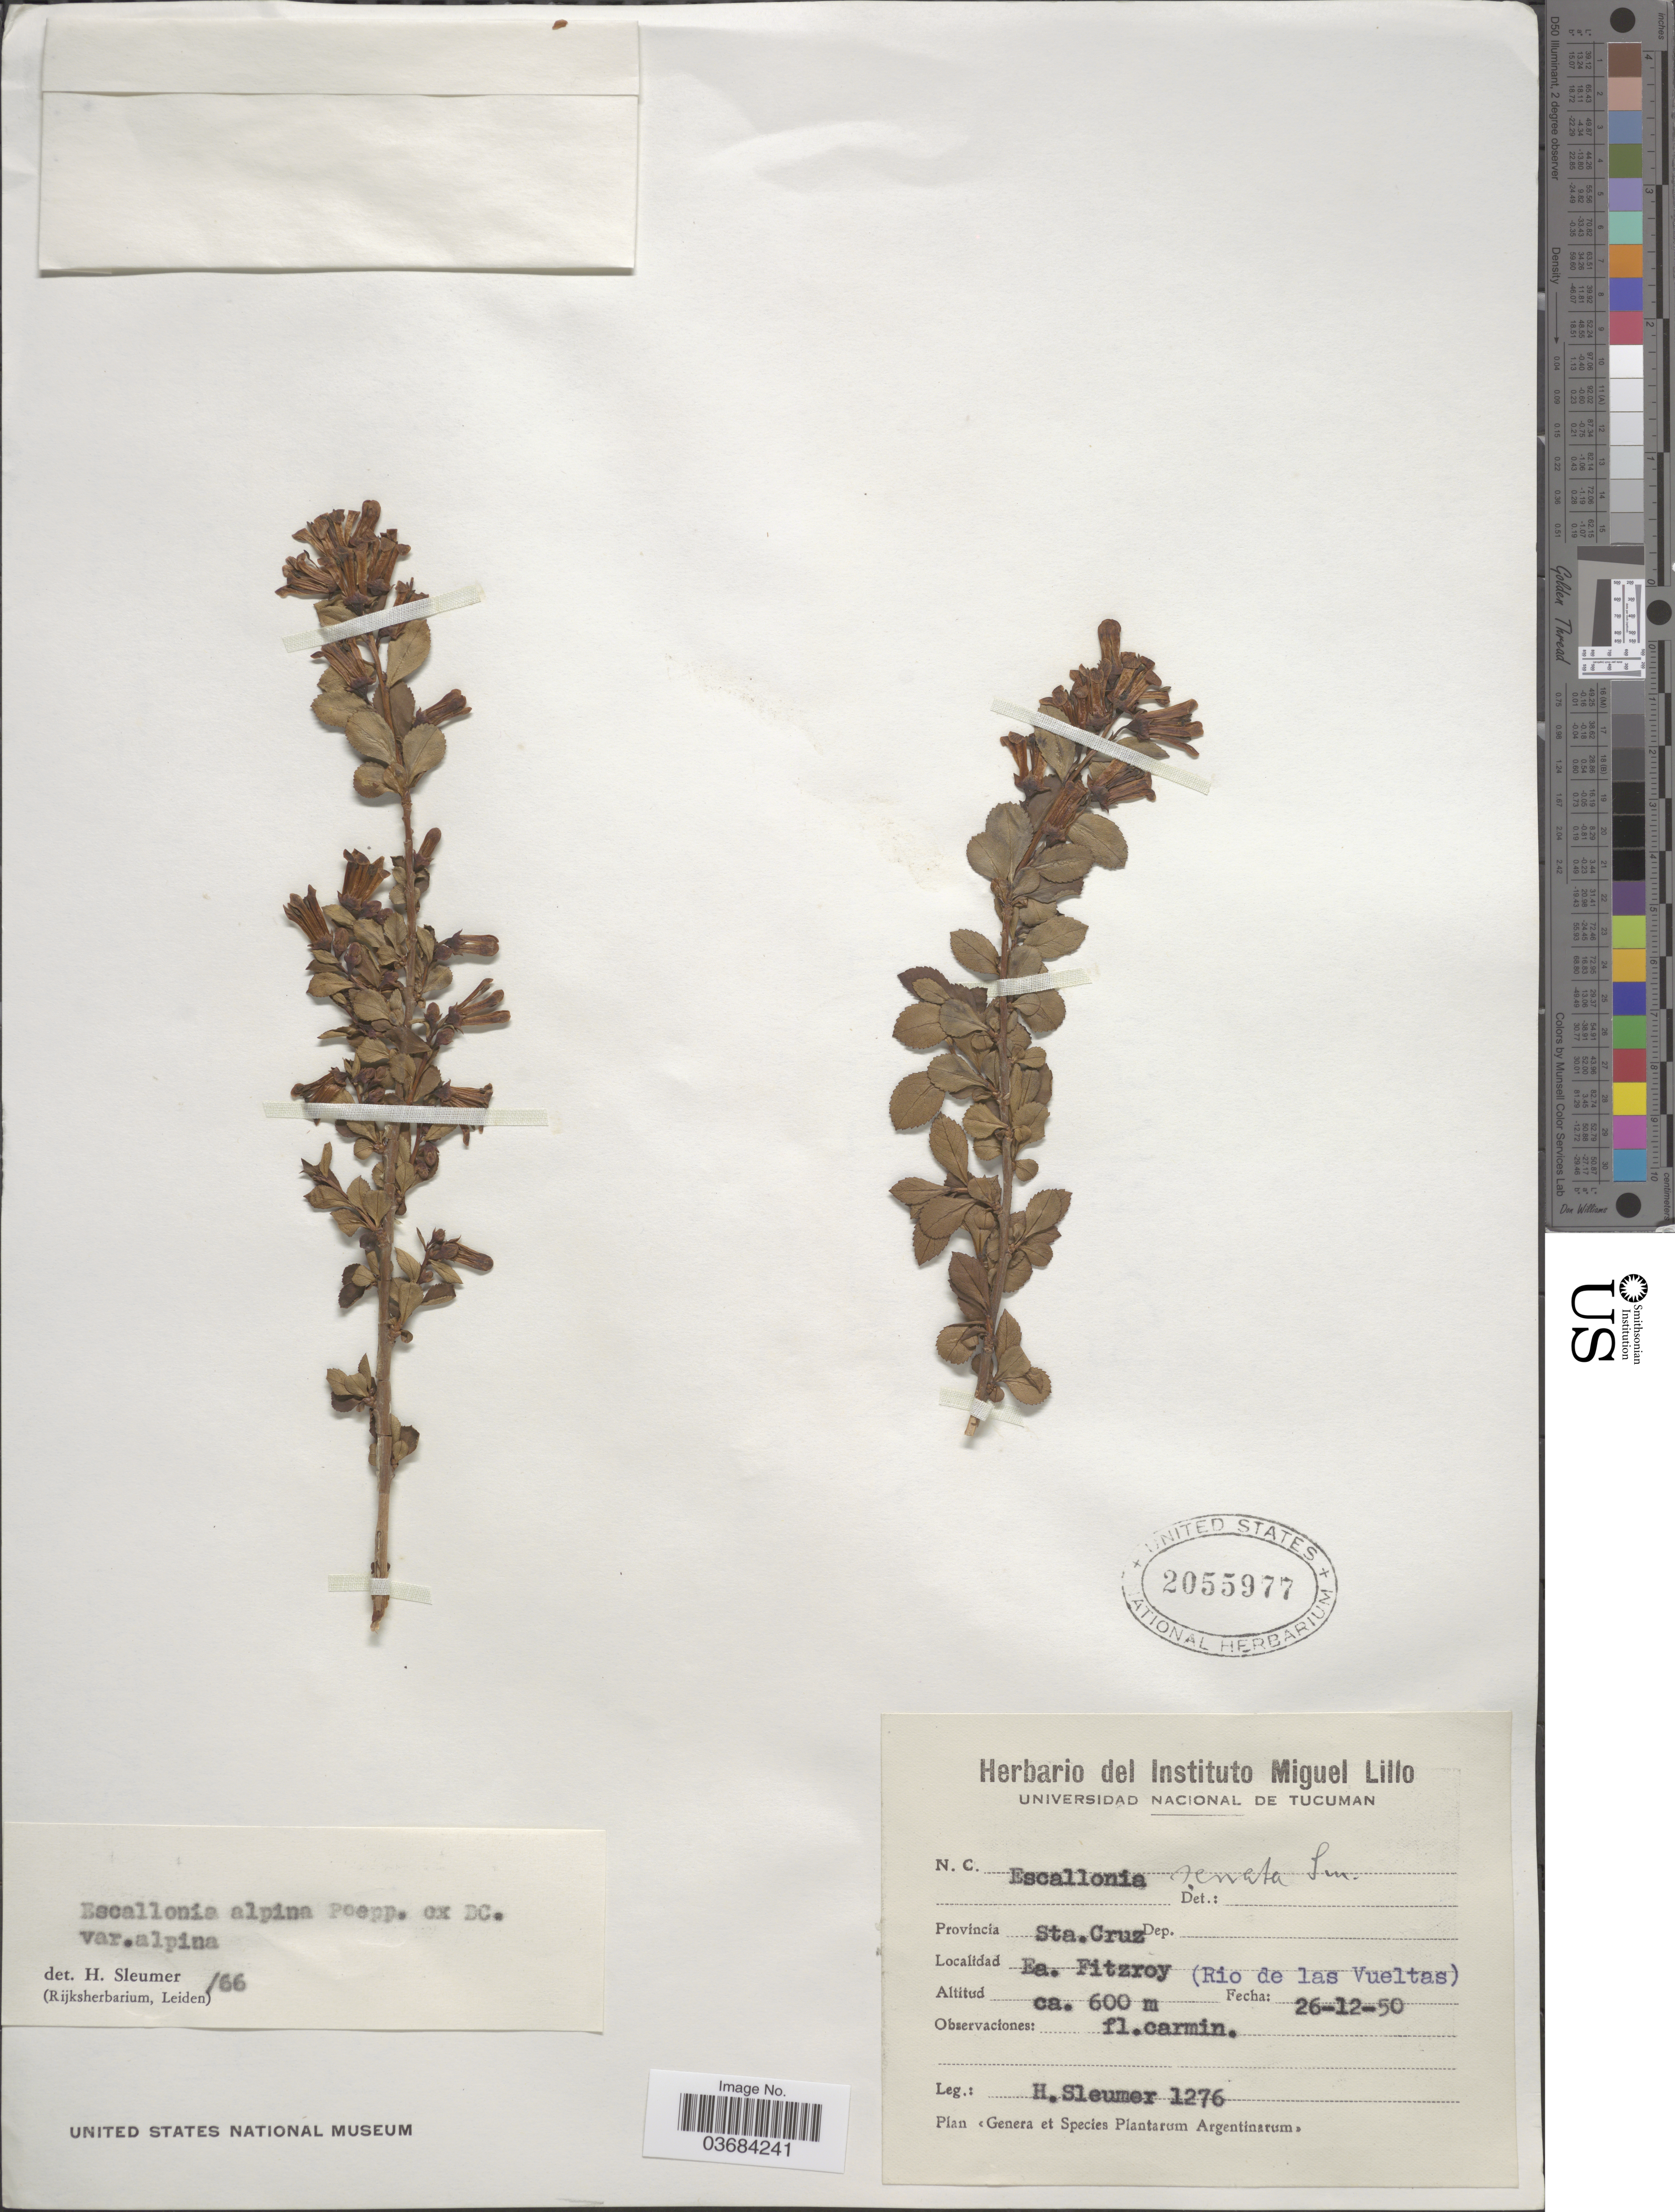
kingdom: Plantae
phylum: Tracheophyta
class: Magnoliopsida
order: Escalloniales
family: Escalloniaceae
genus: Escallonia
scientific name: Escallonia alpina var. alpina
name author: Poepp. ex DC.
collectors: H. O. Sleumer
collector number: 1276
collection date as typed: Transcribed d/m/y: 26/12/50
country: Argentina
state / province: Santa Cruz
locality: Ea. Fitzroy (Rio de las Vueltas).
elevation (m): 600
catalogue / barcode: US 2055977